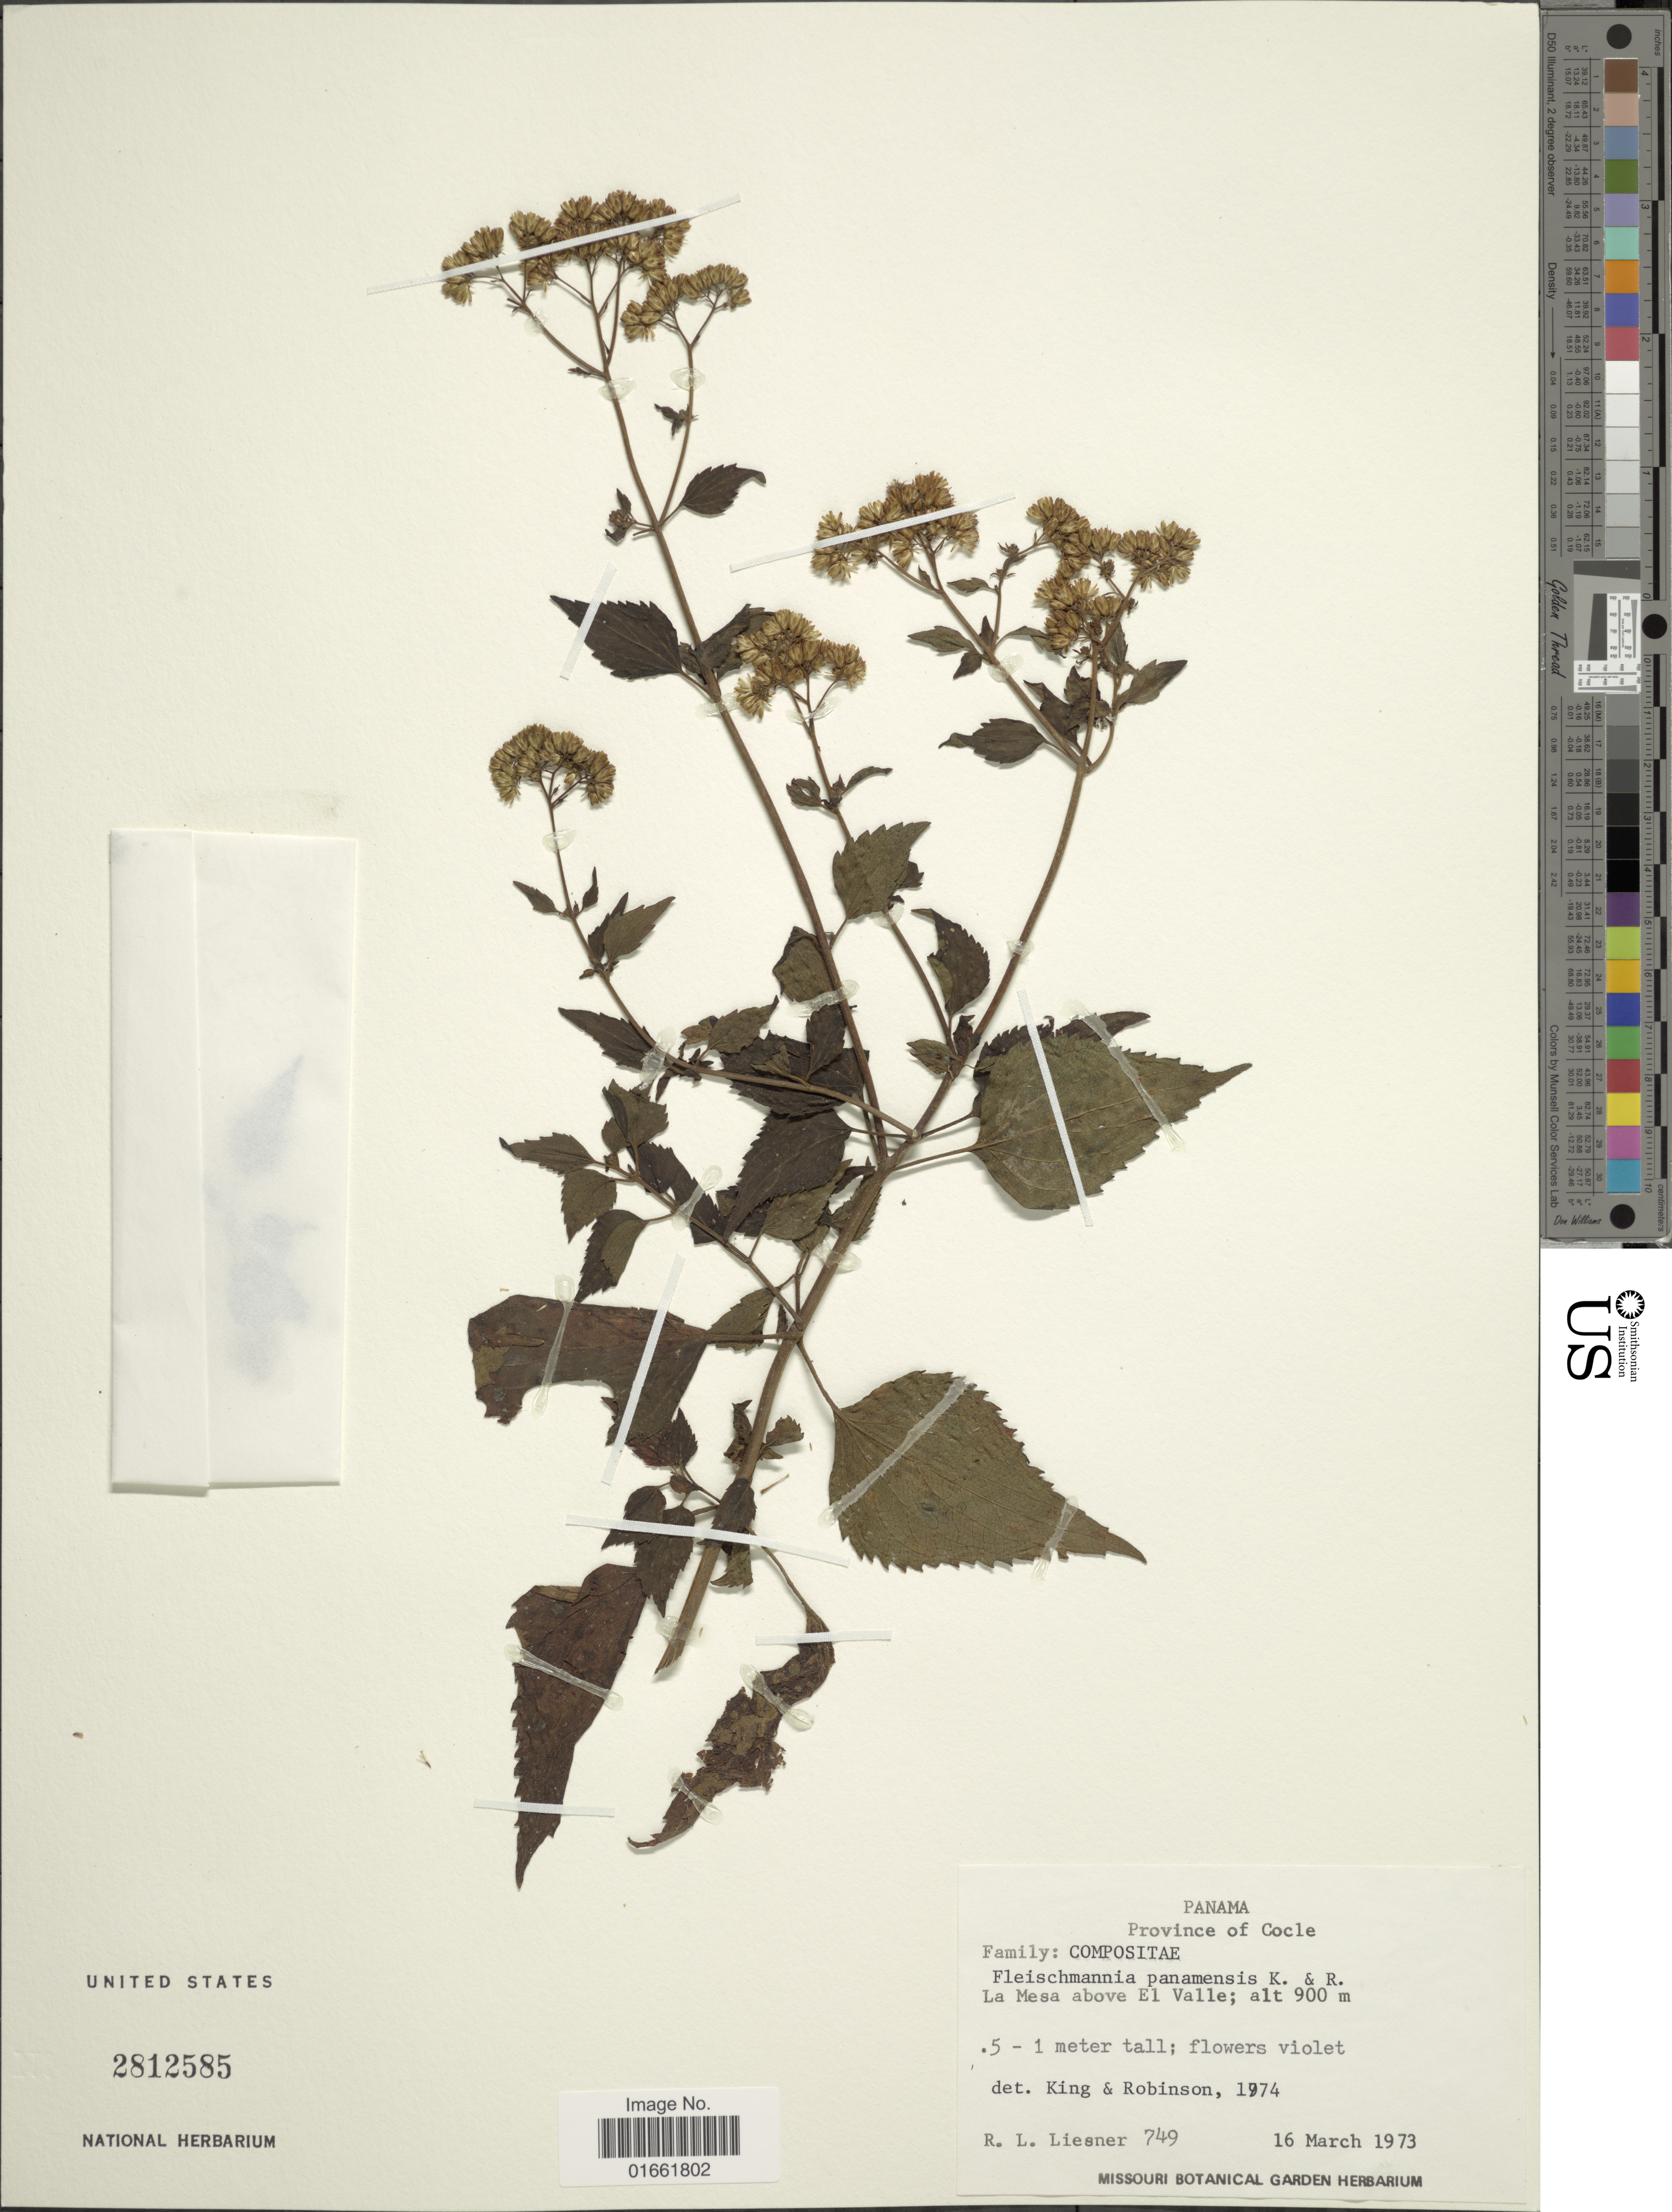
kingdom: Plantae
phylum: Tracheophyta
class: Magnoliopsida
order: Asterales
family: Asteraceae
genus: Fleischmannia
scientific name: Fleischmannia pratensis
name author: (Klatt) R.M. King & H. Rob.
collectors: R. L. Liesner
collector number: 749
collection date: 1973-03-16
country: Panama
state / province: Coclé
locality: Province of Cocle. La Mesa above El Valle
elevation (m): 900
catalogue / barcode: US 2812585